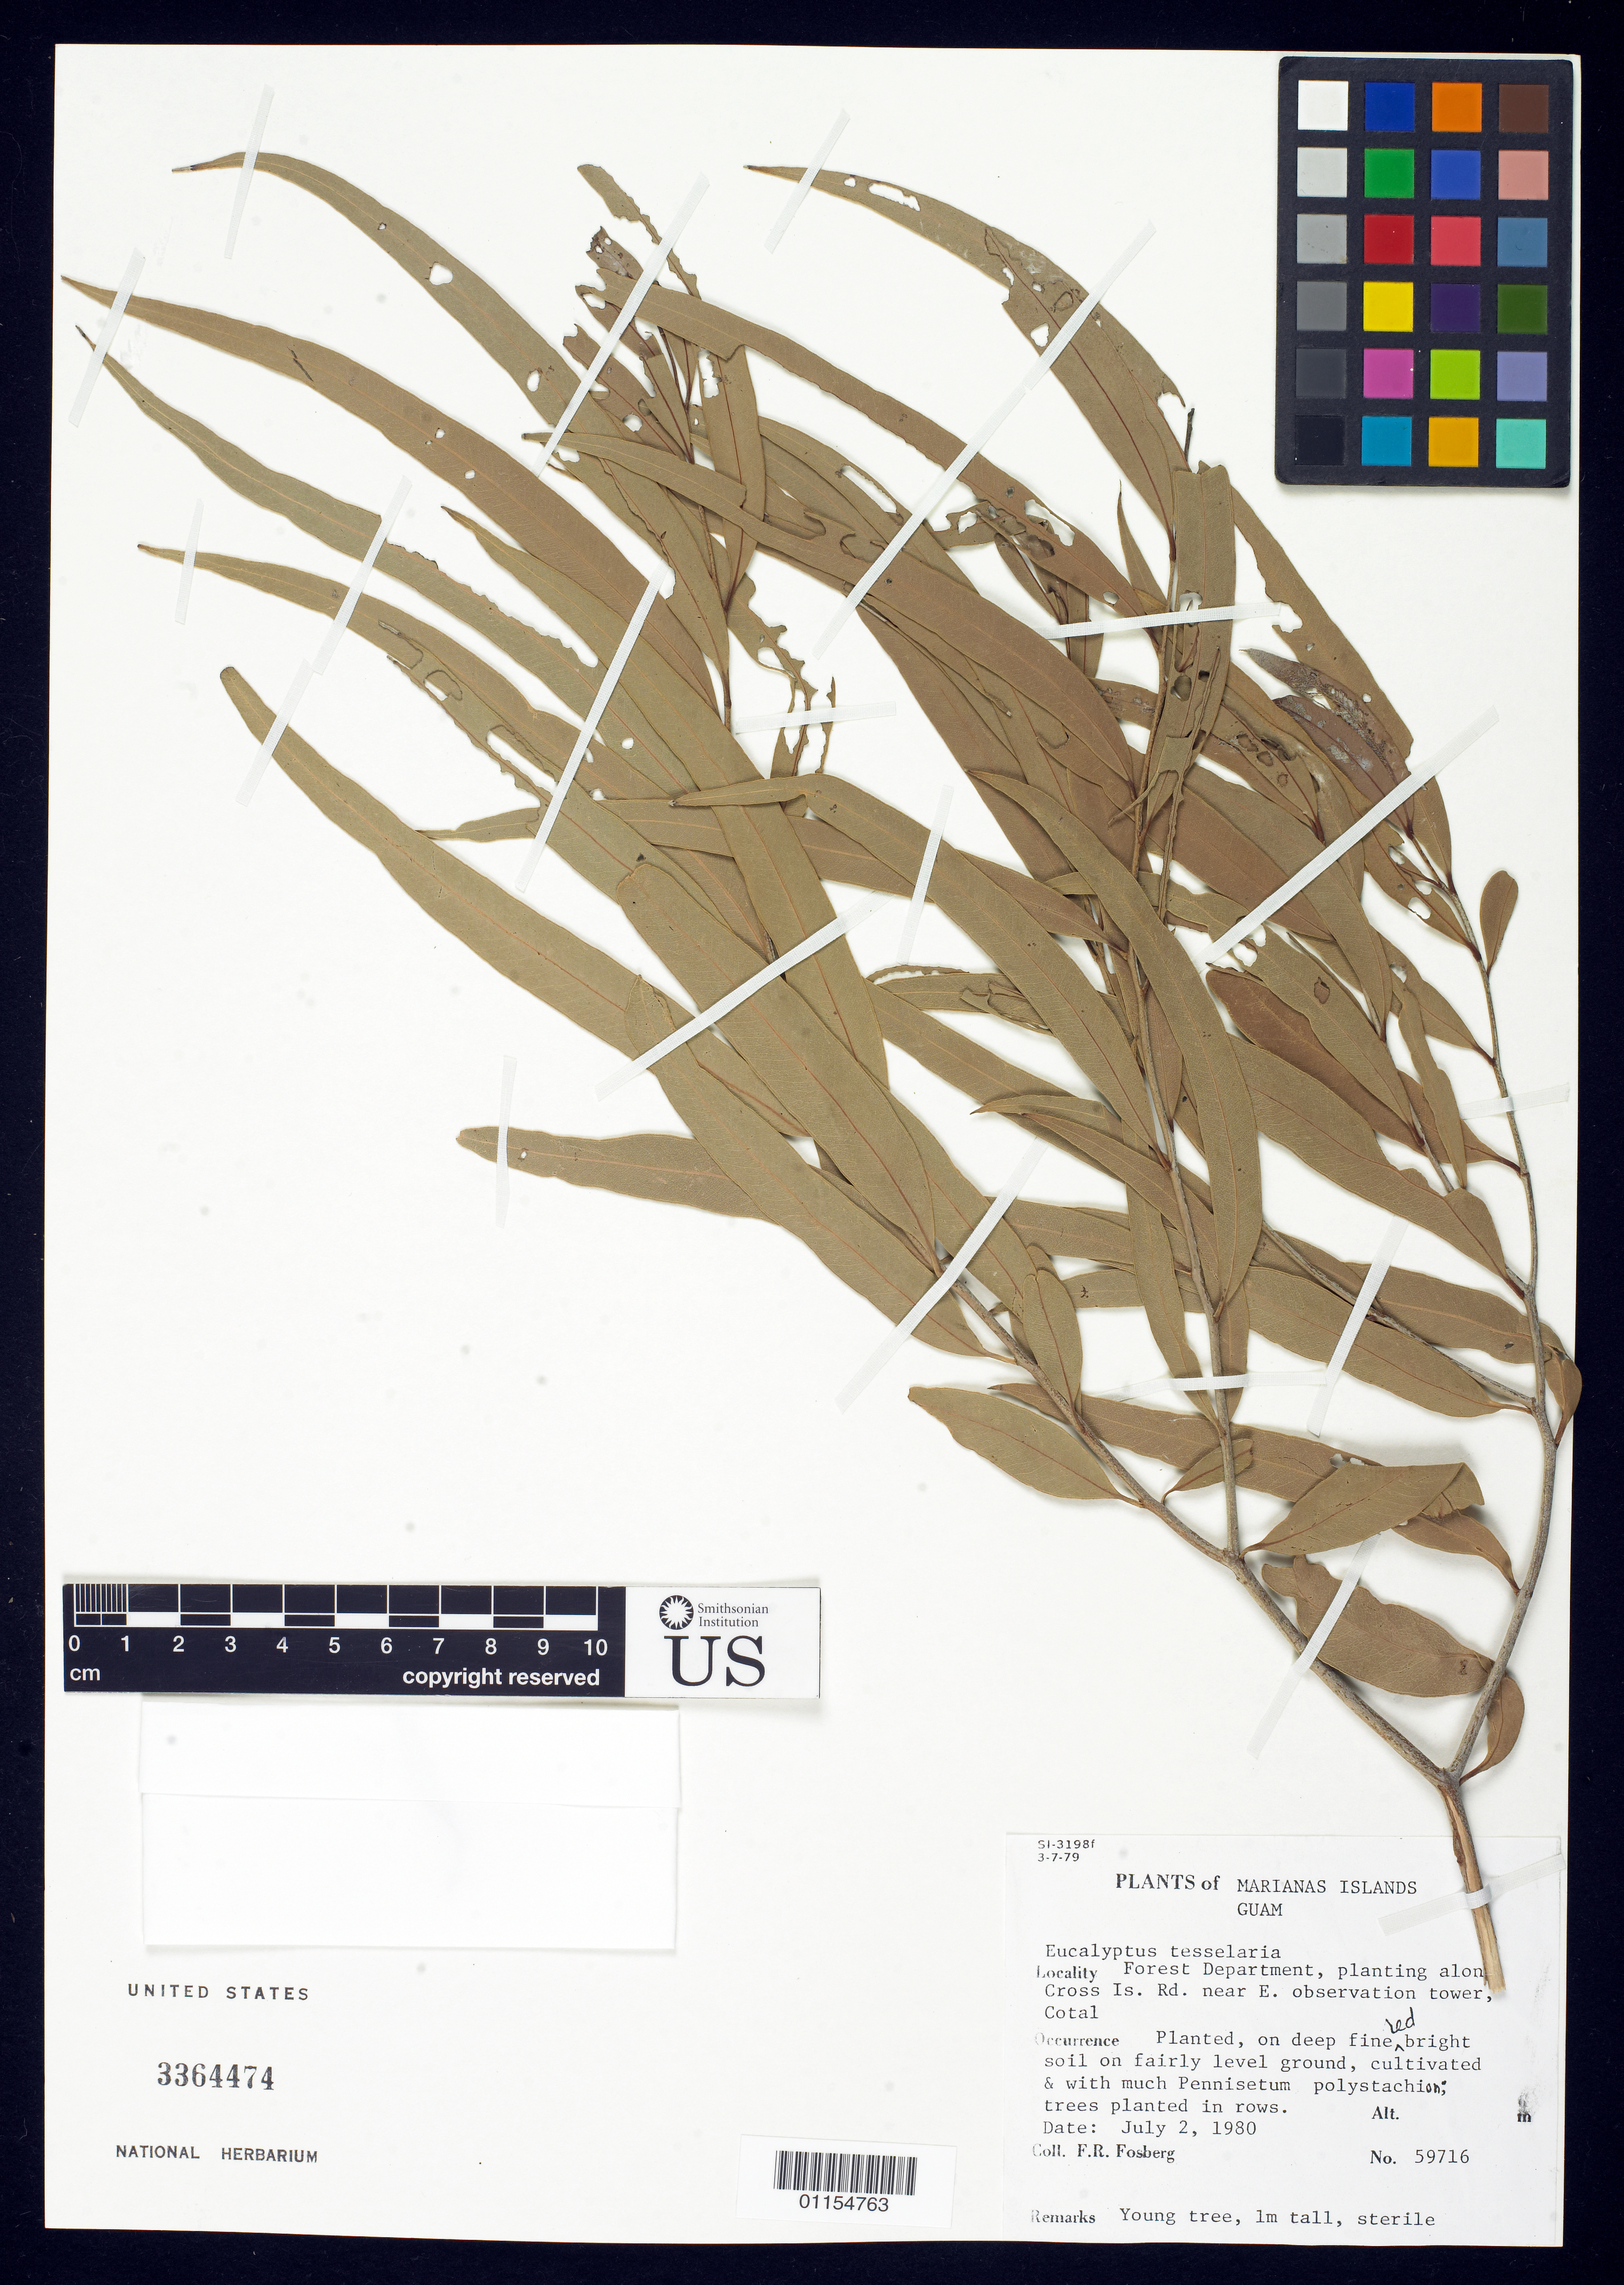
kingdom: Plantae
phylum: Tracheophyta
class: Magnoliopsida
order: Myrtales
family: Myrtaceae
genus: Eucalyptus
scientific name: Eucalyptus tessellaris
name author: F. Muell.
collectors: F. R. Fosberg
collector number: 59716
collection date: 1980-07-02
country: Guam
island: Guam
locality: Forest Dept., planting along Cross Is. Rd. near E. observation tower, Cotal.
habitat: cultivated on fairly level ground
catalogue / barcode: US 3364474